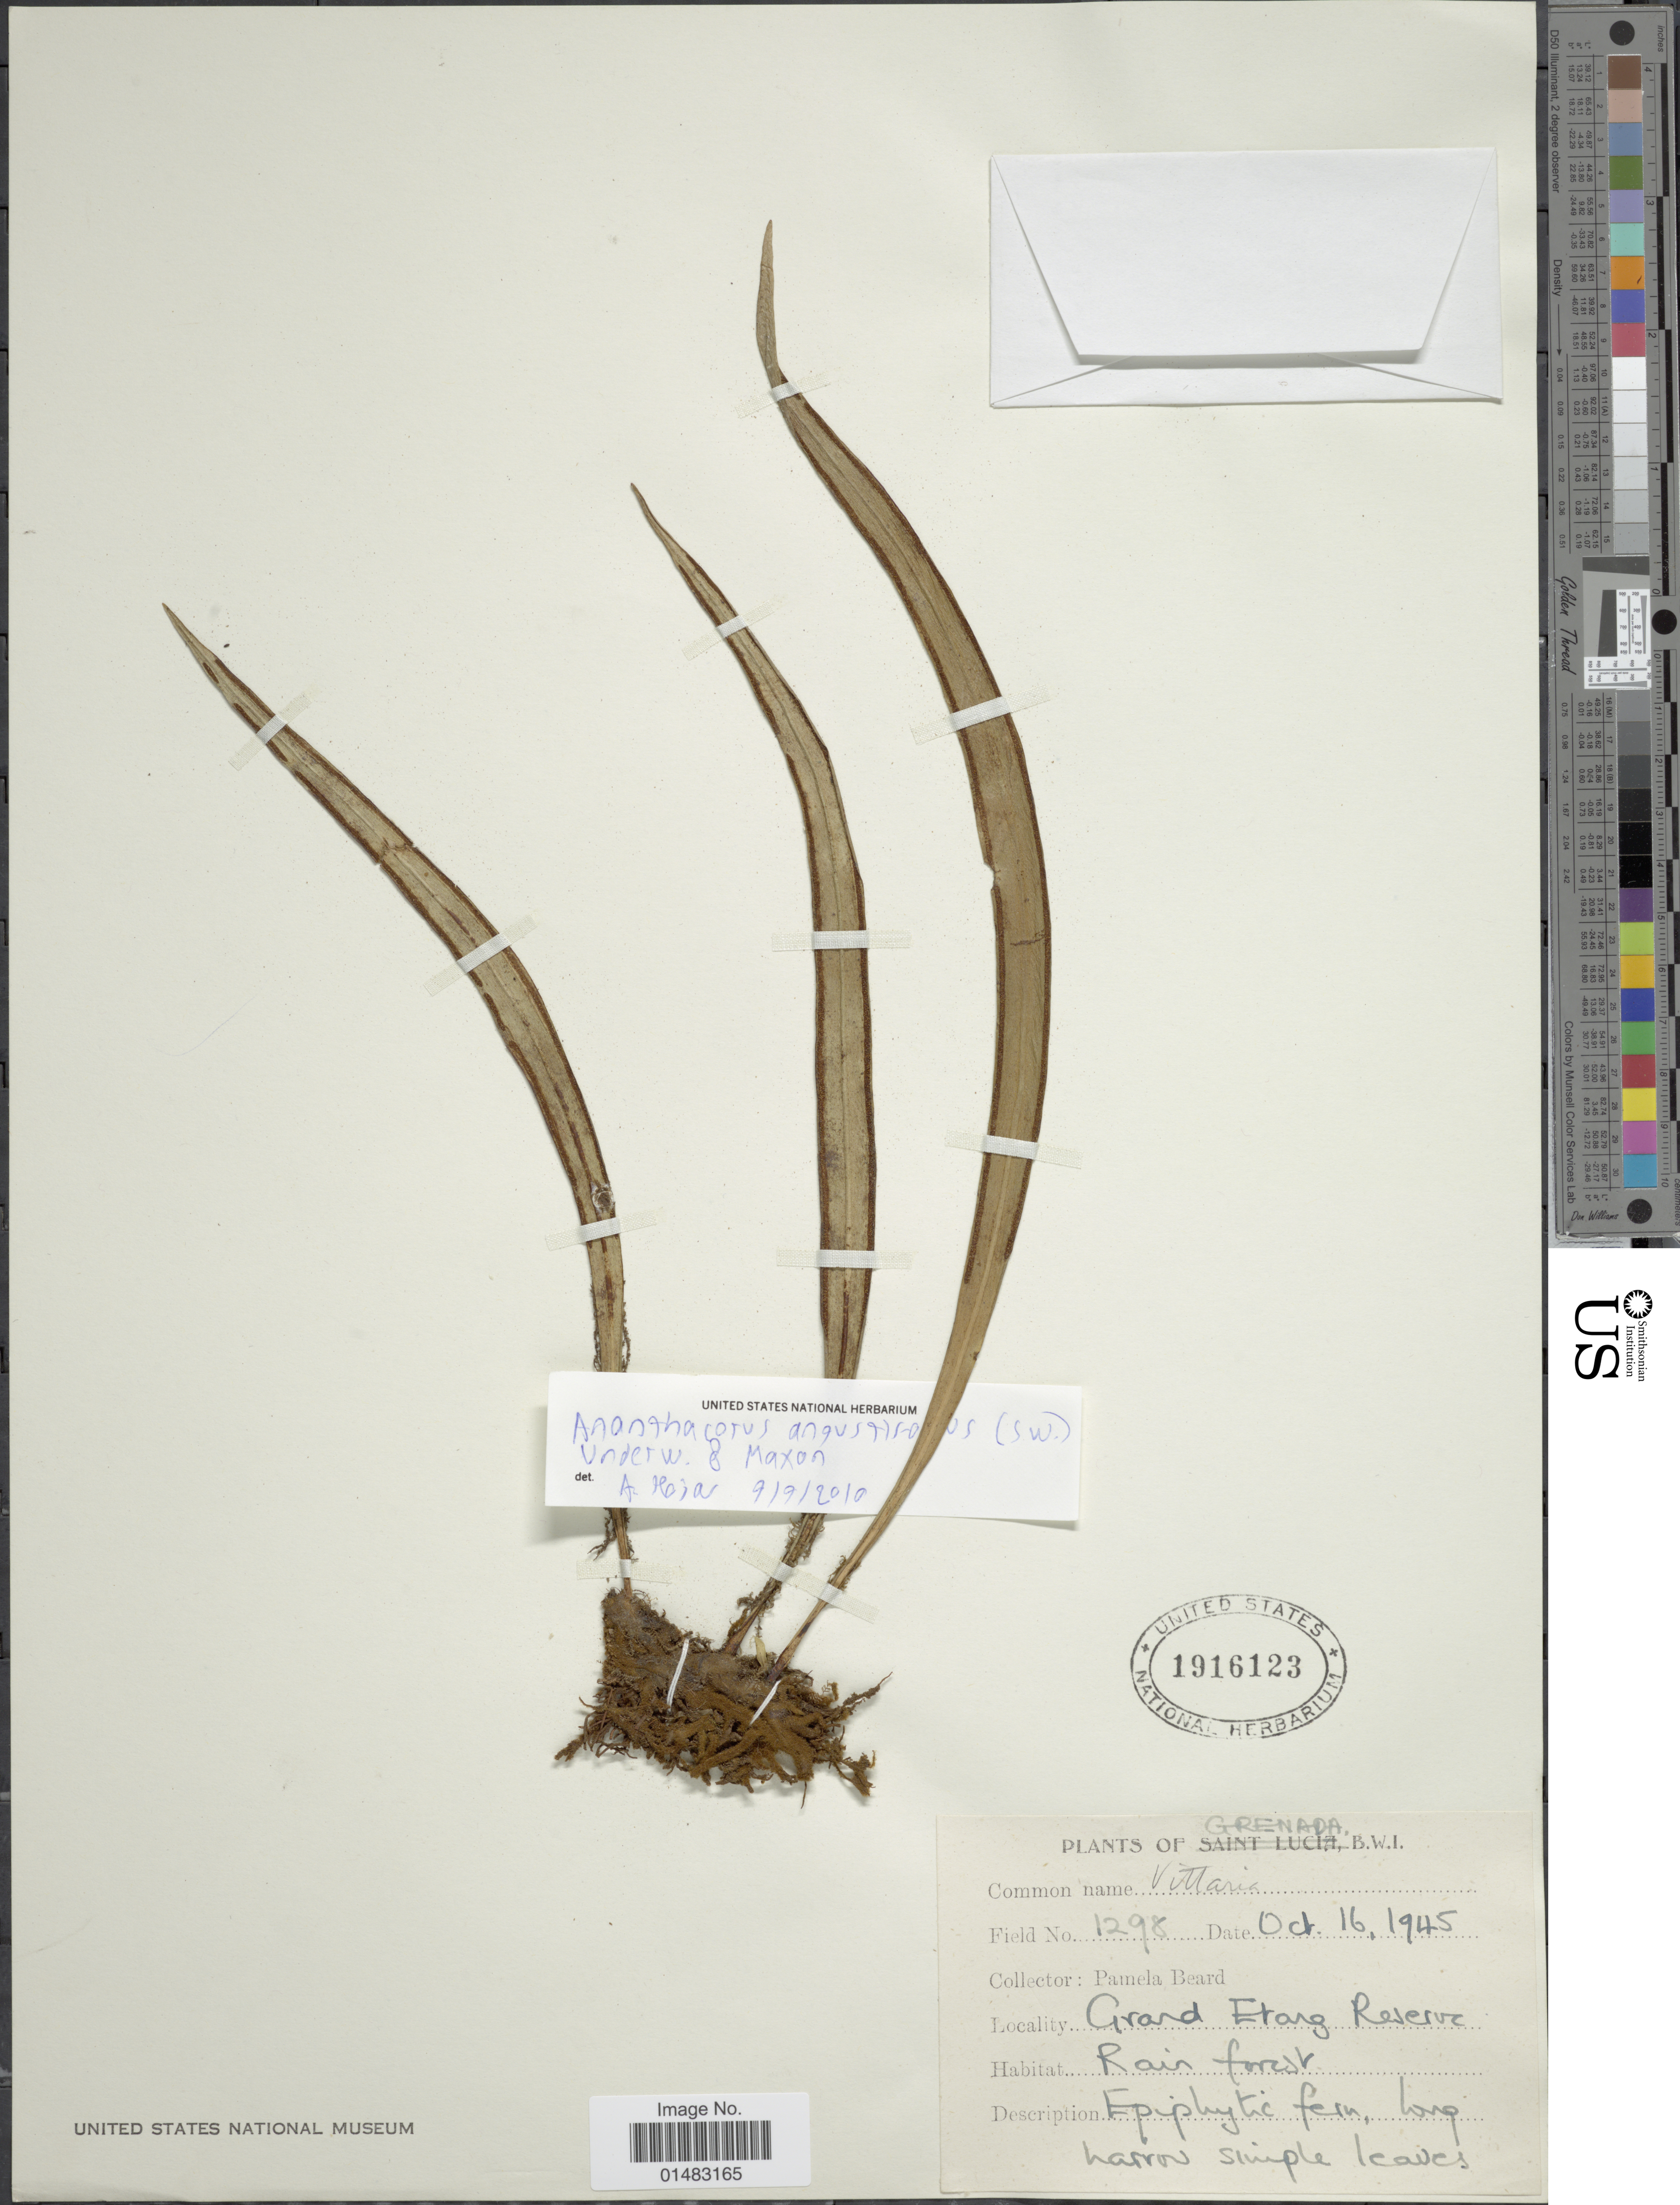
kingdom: Plantae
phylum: Tracheophyta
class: Polypodiopsida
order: Polypodiales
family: Pteridaceae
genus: Ananthacorus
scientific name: Ananthacorus angustifolius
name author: (Sw.) Underw. & Maxon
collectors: P. Beard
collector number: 1298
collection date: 1945-10-16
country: Grenada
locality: Grand Etang Reserve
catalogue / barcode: US 1916123